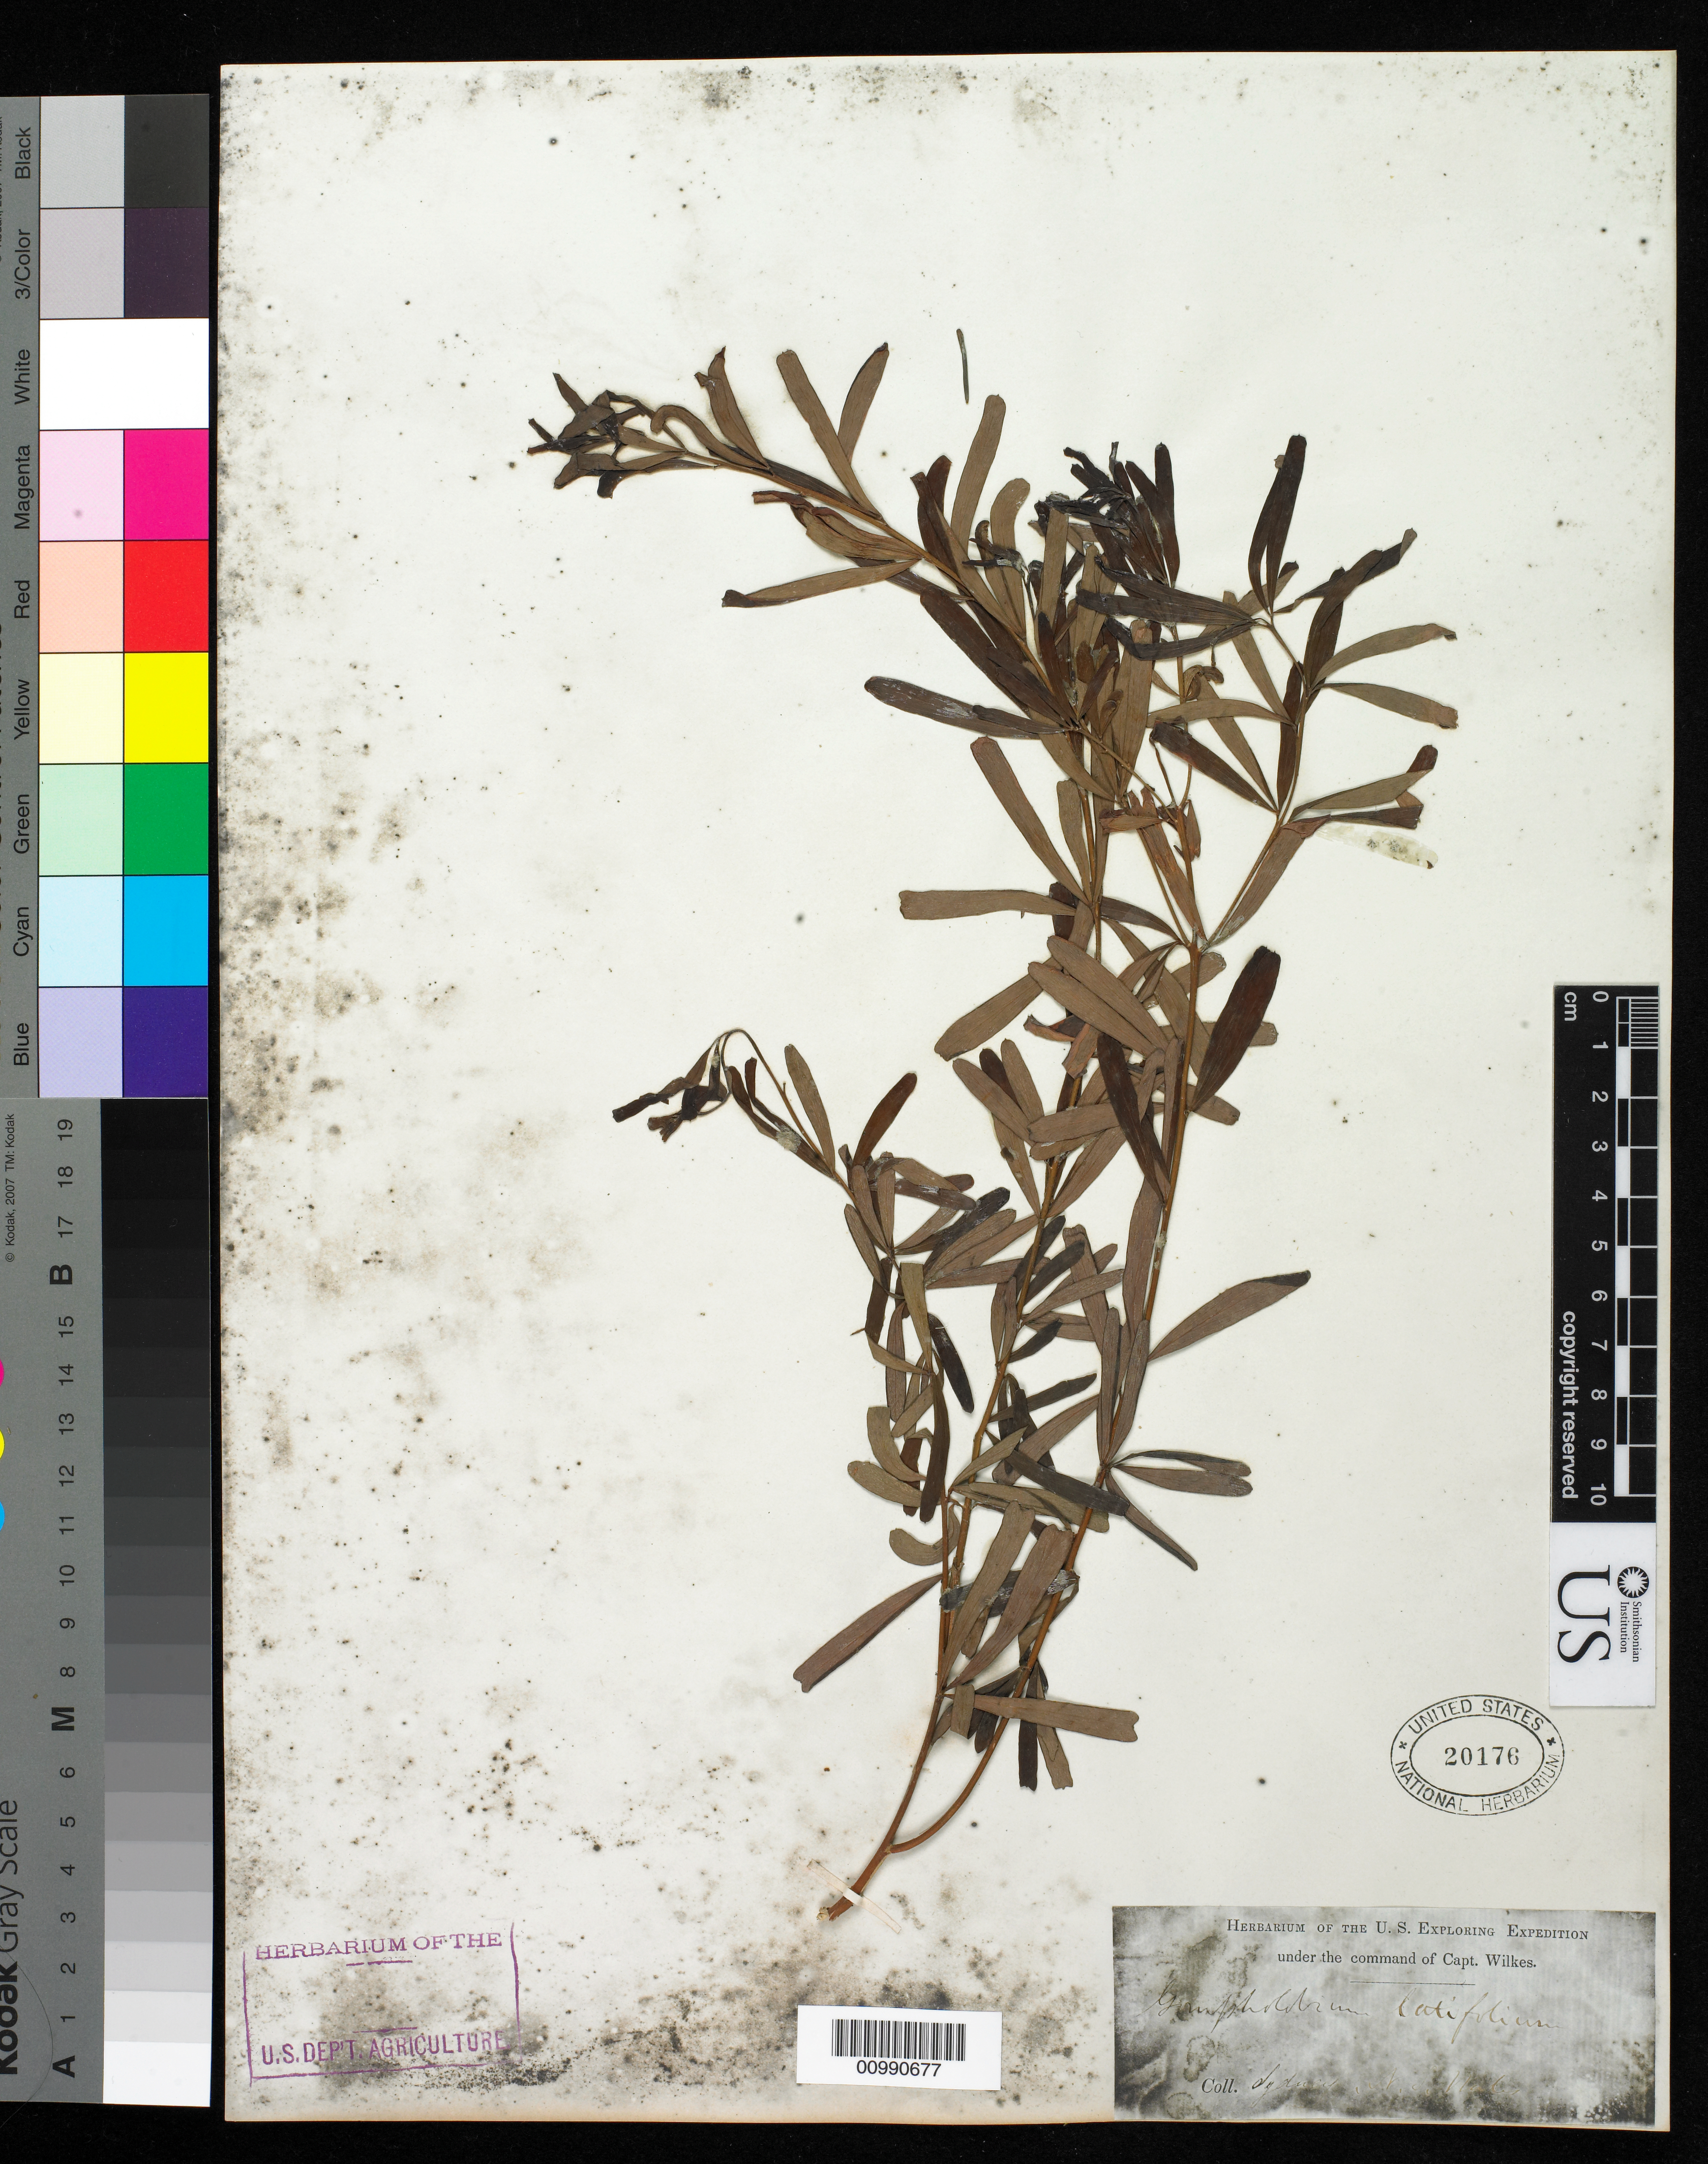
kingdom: Plantae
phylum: Tracheophyta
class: Magnoliopsida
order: Fabales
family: Fabaceae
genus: Gompholobium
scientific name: Gompholobium latifolium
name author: Sm.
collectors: Wilkes Explor. Exped.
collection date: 1838/1842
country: Australia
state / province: New South Wales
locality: Sydney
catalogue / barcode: US 20176